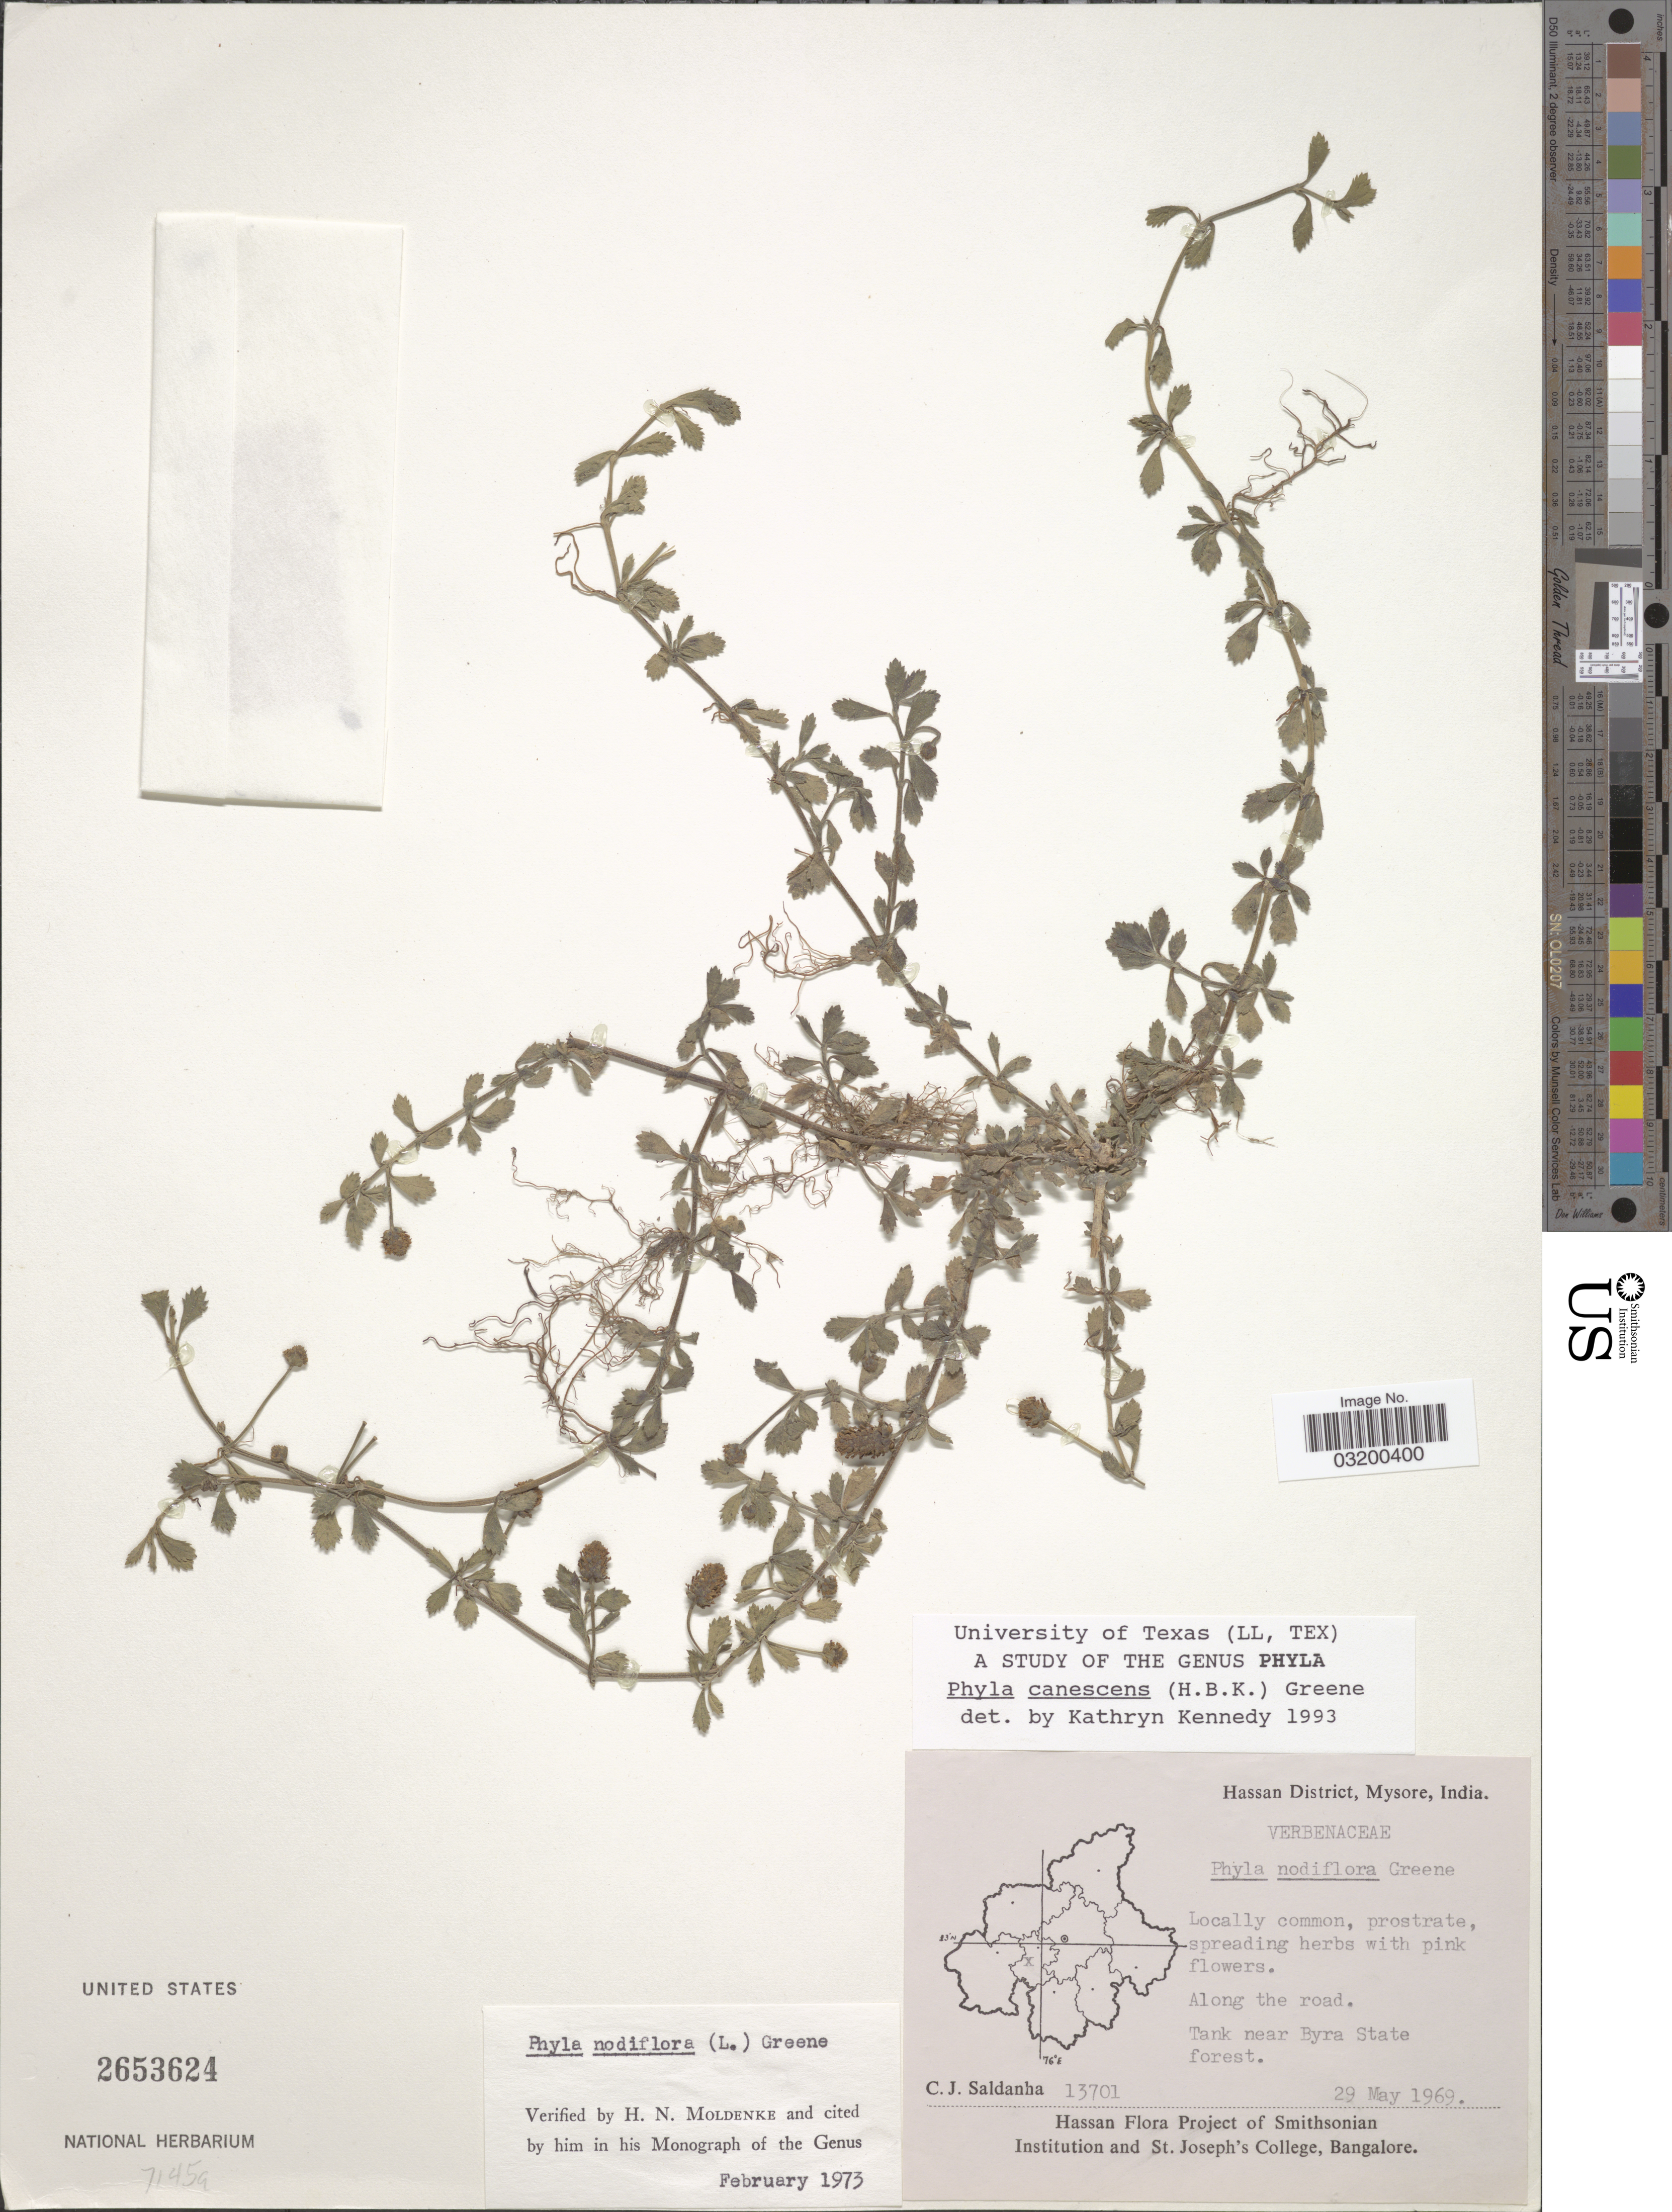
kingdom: Plantae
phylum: Tracheophyta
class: Magnoliopsida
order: Lamiales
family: Verbenaceae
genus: Phyla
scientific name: Phyla canescens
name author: (Kunth) S.W. Greene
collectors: C. J. Saldanha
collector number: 13701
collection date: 1969-05-29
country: India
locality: Hassan District, Mysore. Along the road. Tank near Byra State forest.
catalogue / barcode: US 2653624